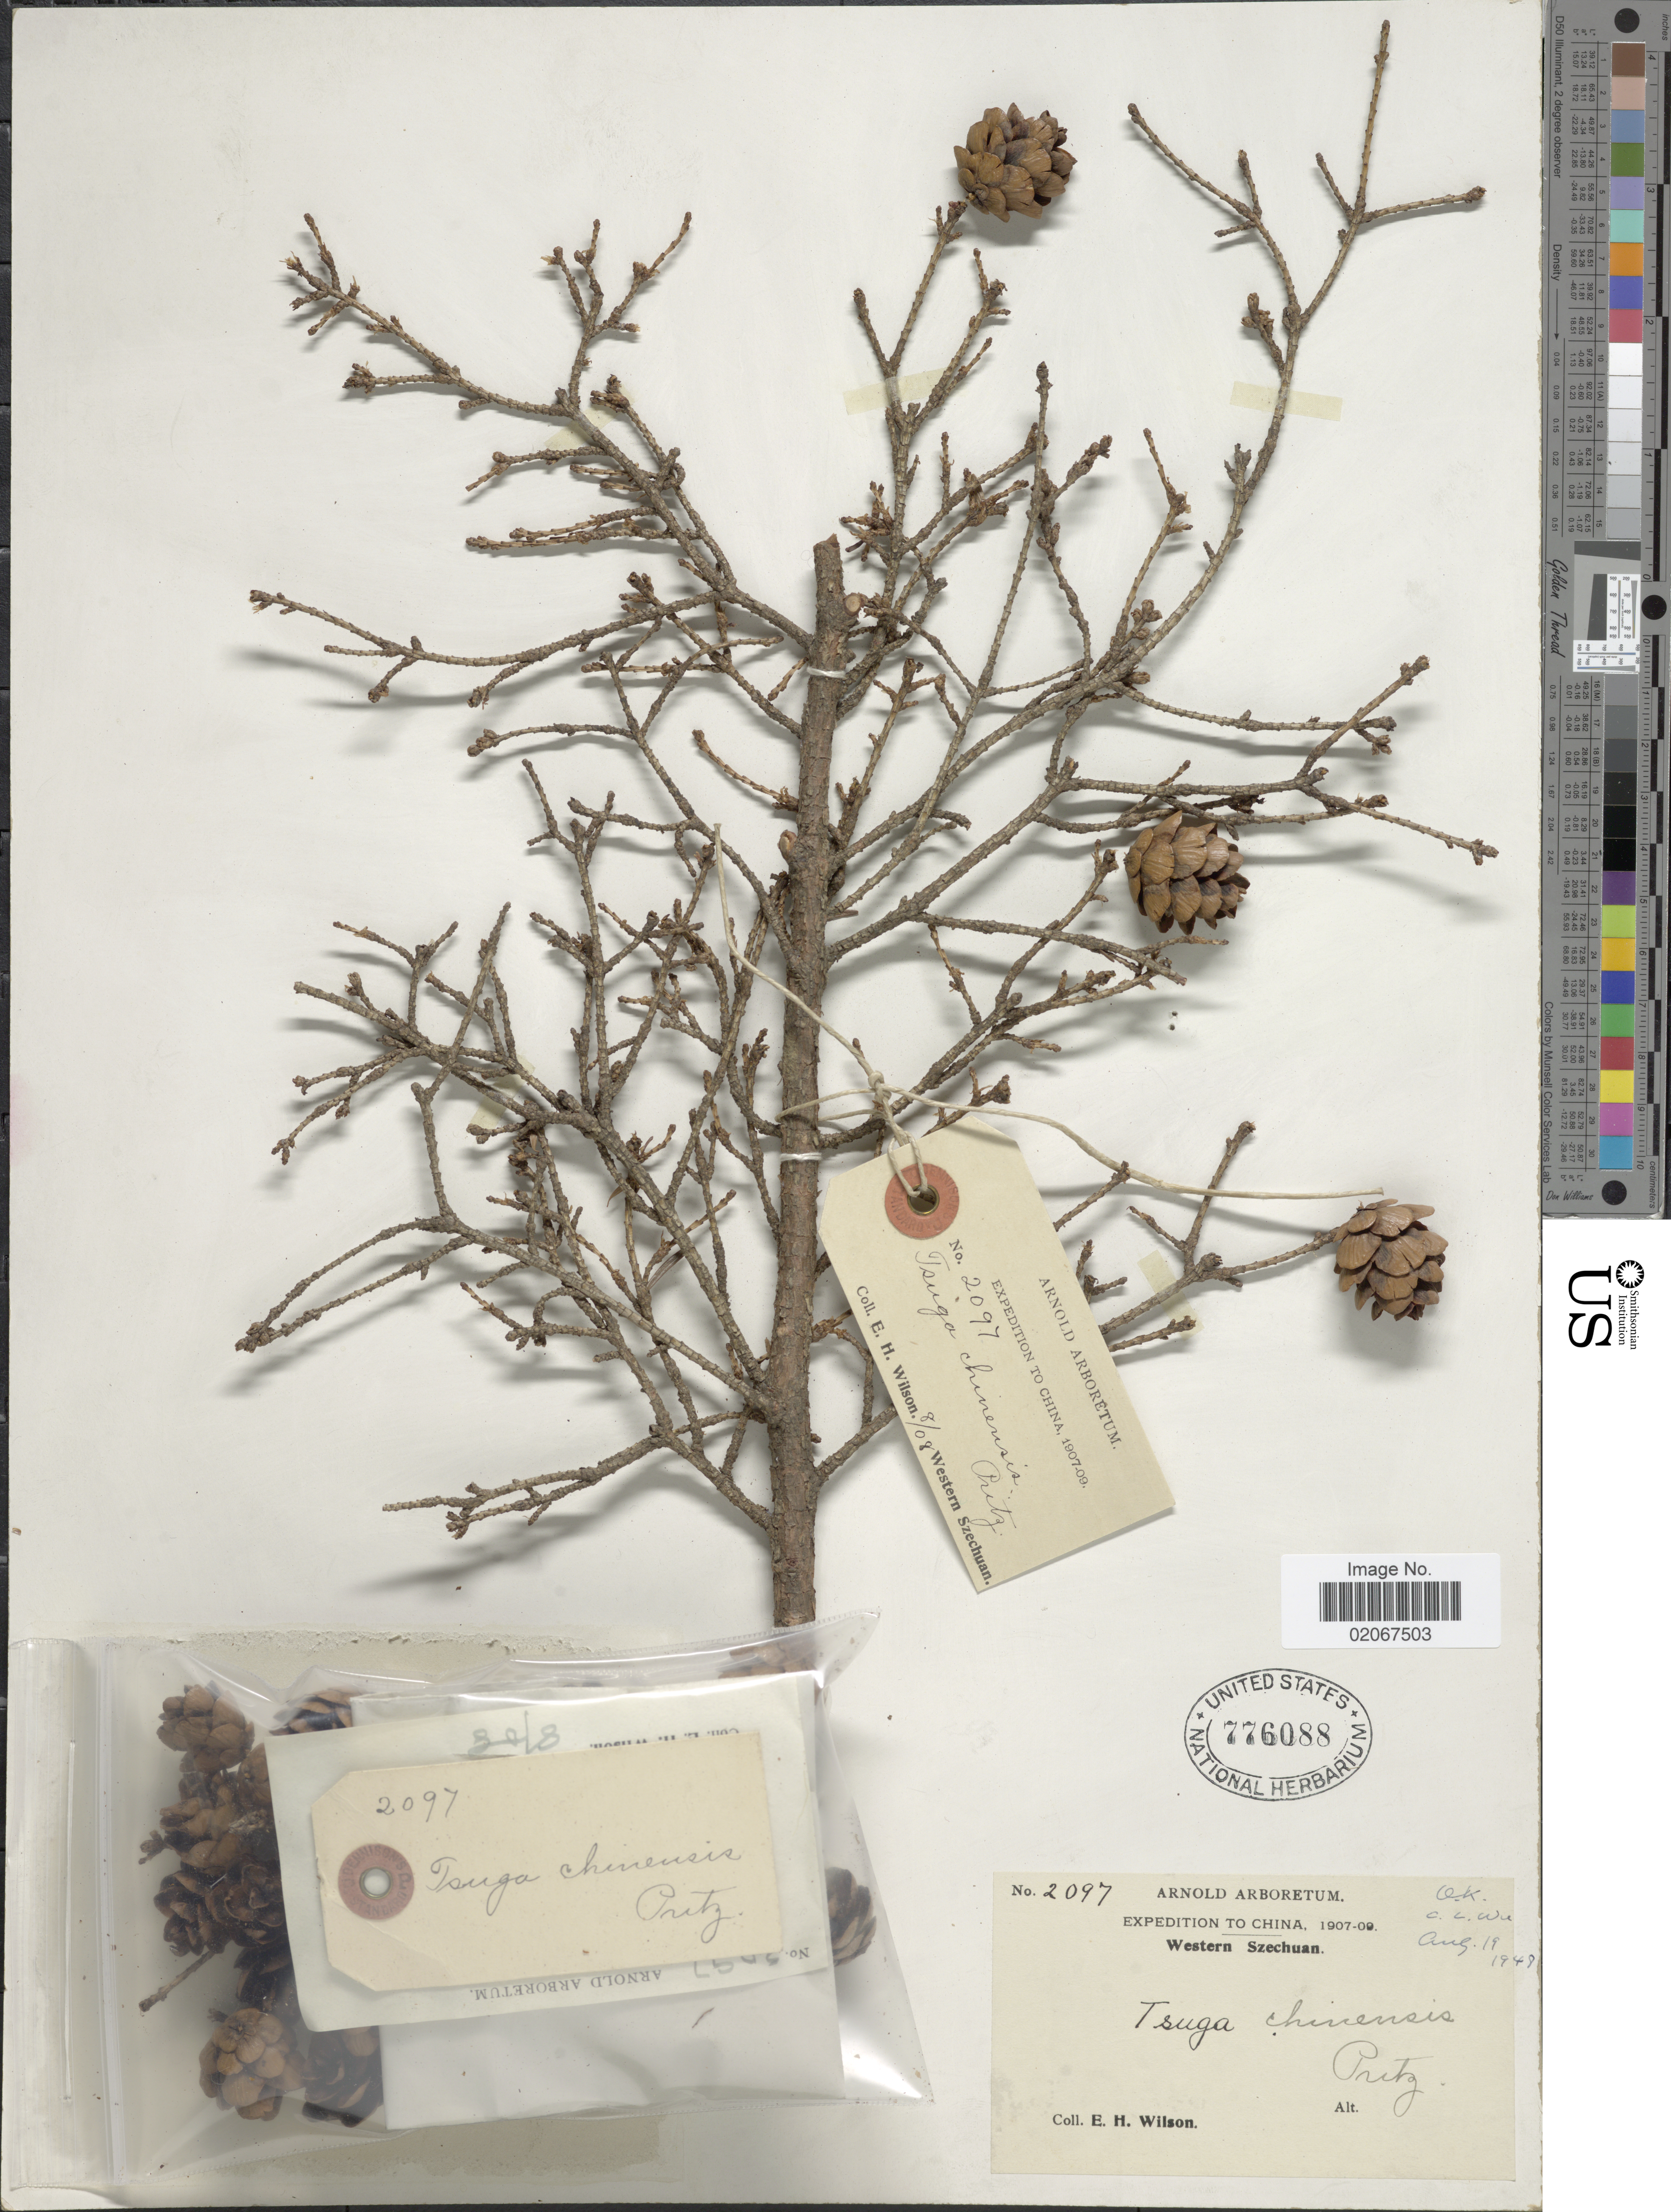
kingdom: Plantae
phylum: Tracheophyta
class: Pinopsida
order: Pinales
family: Pinaceae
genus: Tsuga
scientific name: Tsuga chinensis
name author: (Franch.) Pritz.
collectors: E. Wilson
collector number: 2097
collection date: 1908-07/1909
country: China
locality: Western Szechuan.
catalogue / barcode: US 776088